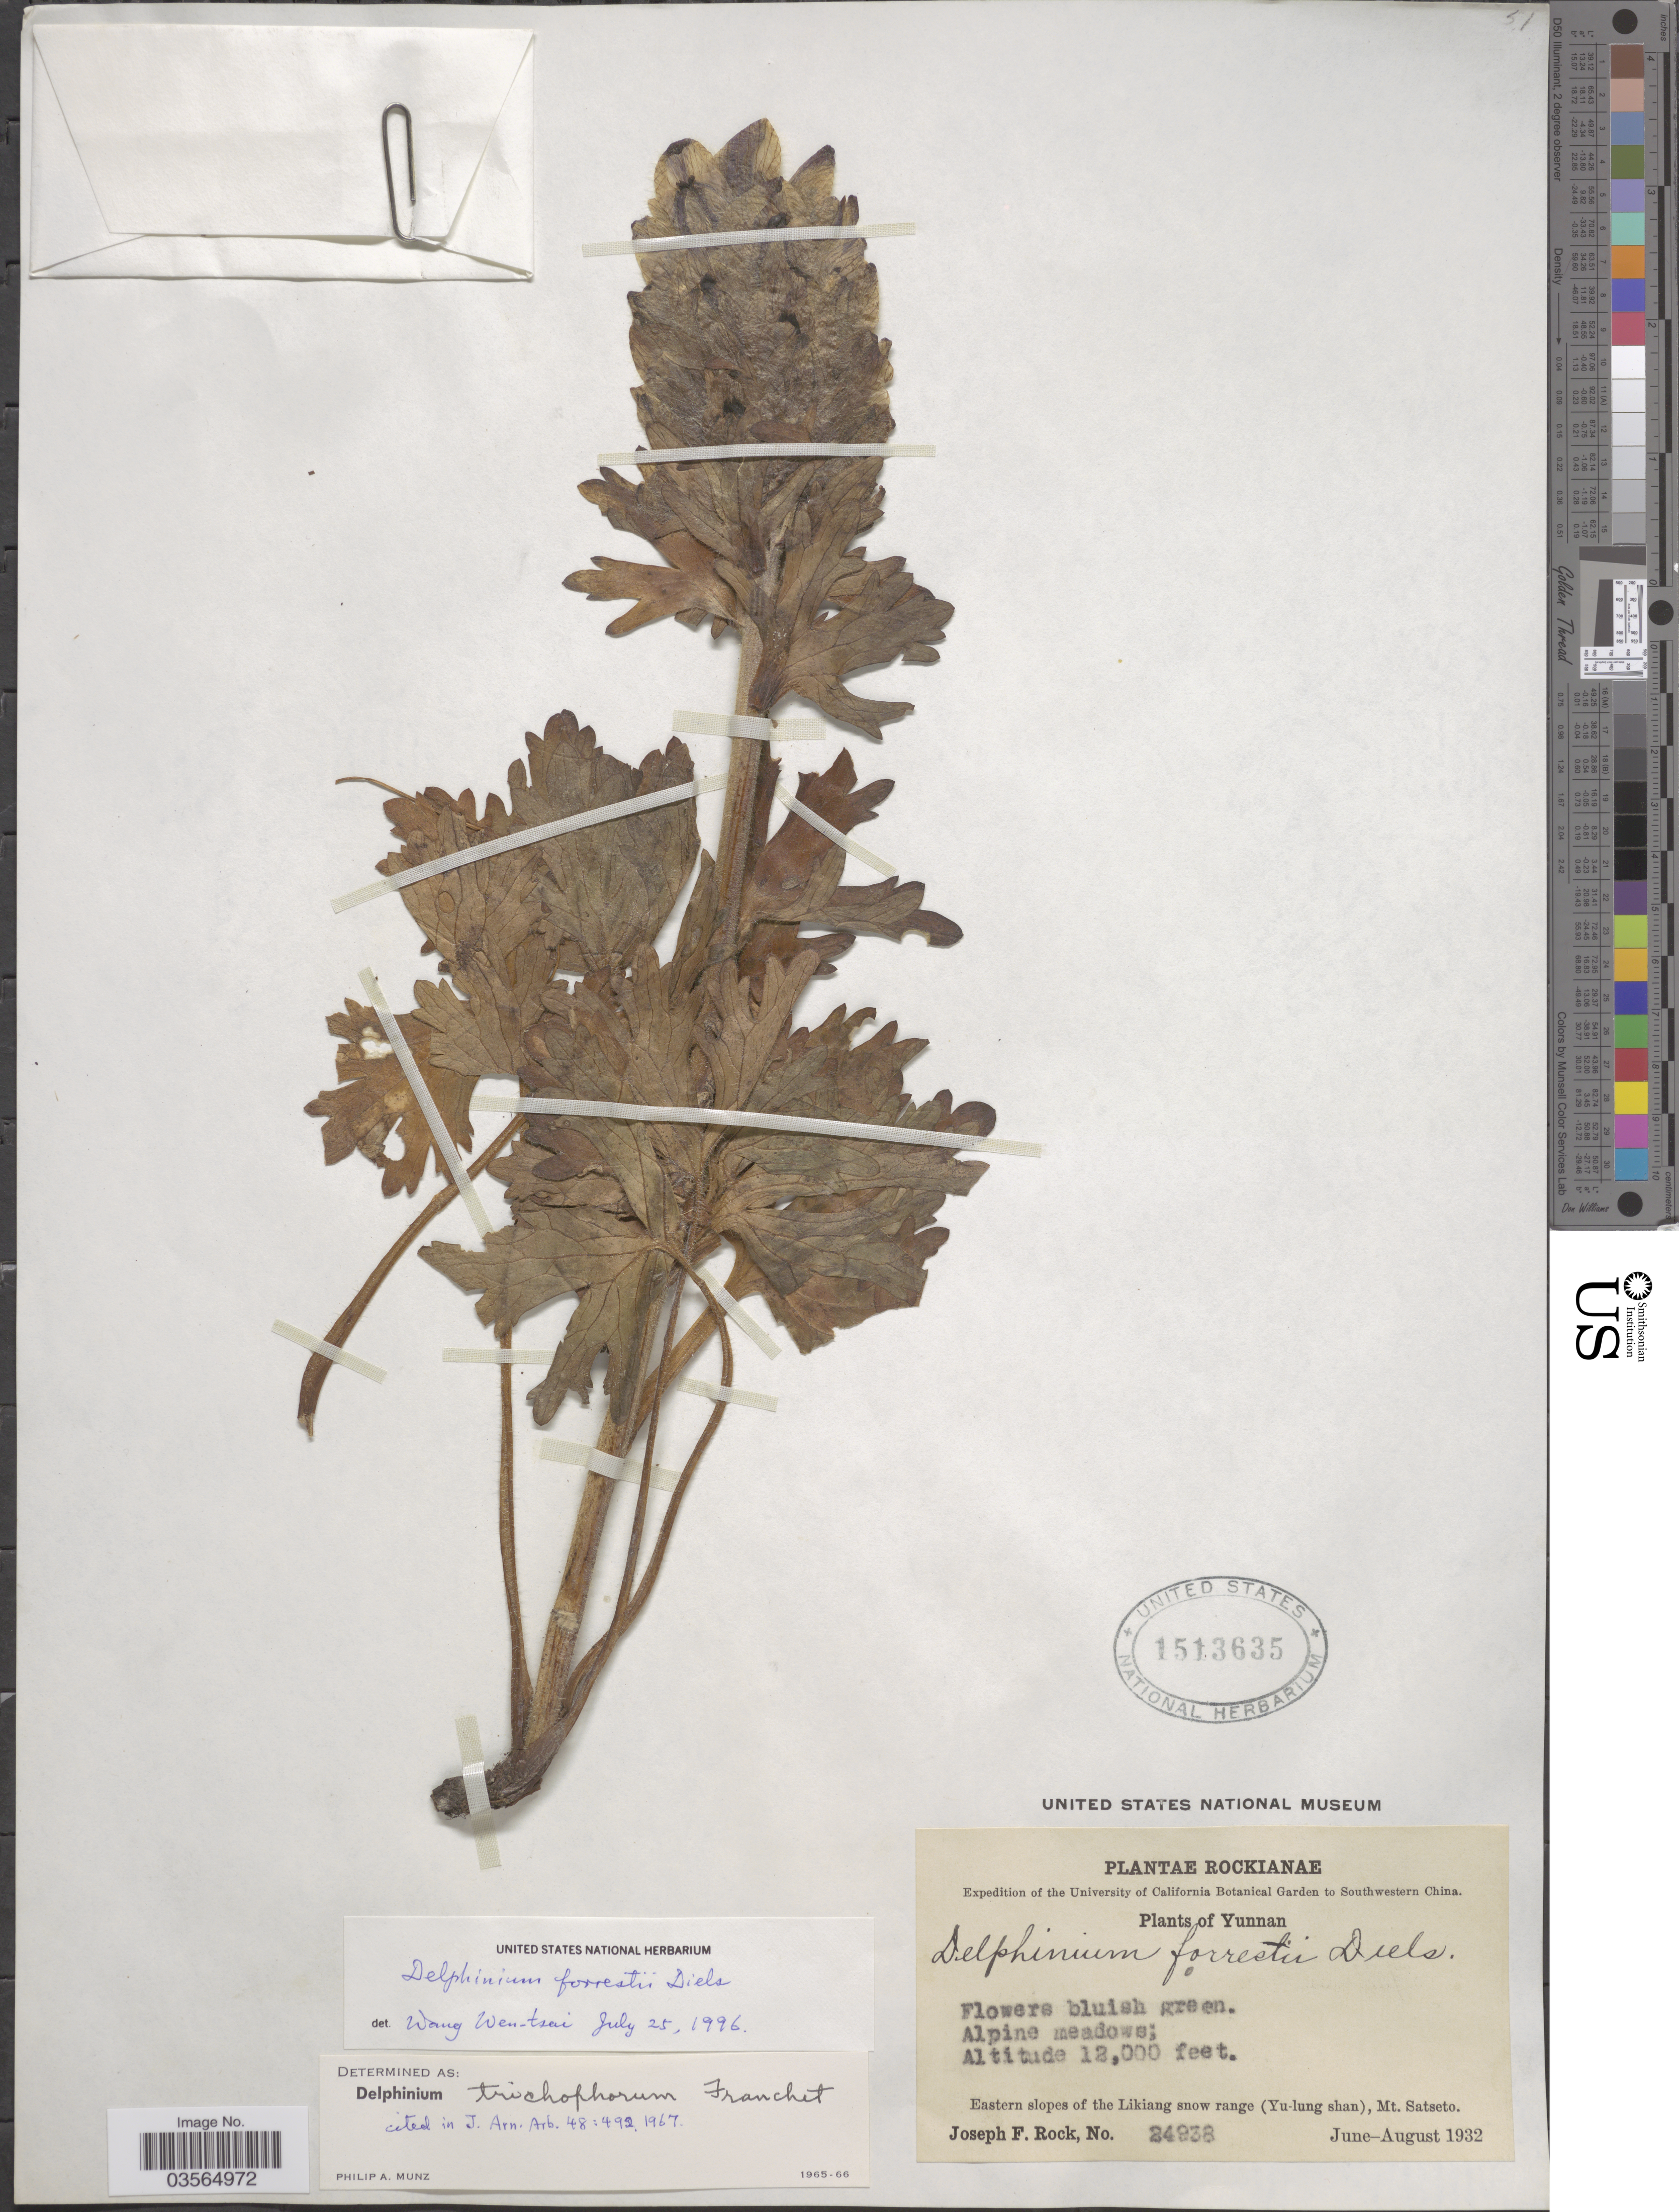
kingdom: Plantae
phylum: Tracheophyta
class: Magnoliopsida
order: Ranunculales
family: Ranunculaceae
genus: Delphinium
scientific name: Delphinium forrestii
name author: Diels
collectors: J. F. Rock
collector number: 24938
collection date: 1932-06/1932-08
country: China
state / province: Yunnan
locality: Southwestern China. Eastern slopes of the Likiang snow range (Yu-lung shan), Mt. Satseto.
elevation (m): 3658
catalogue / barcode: US 1513635